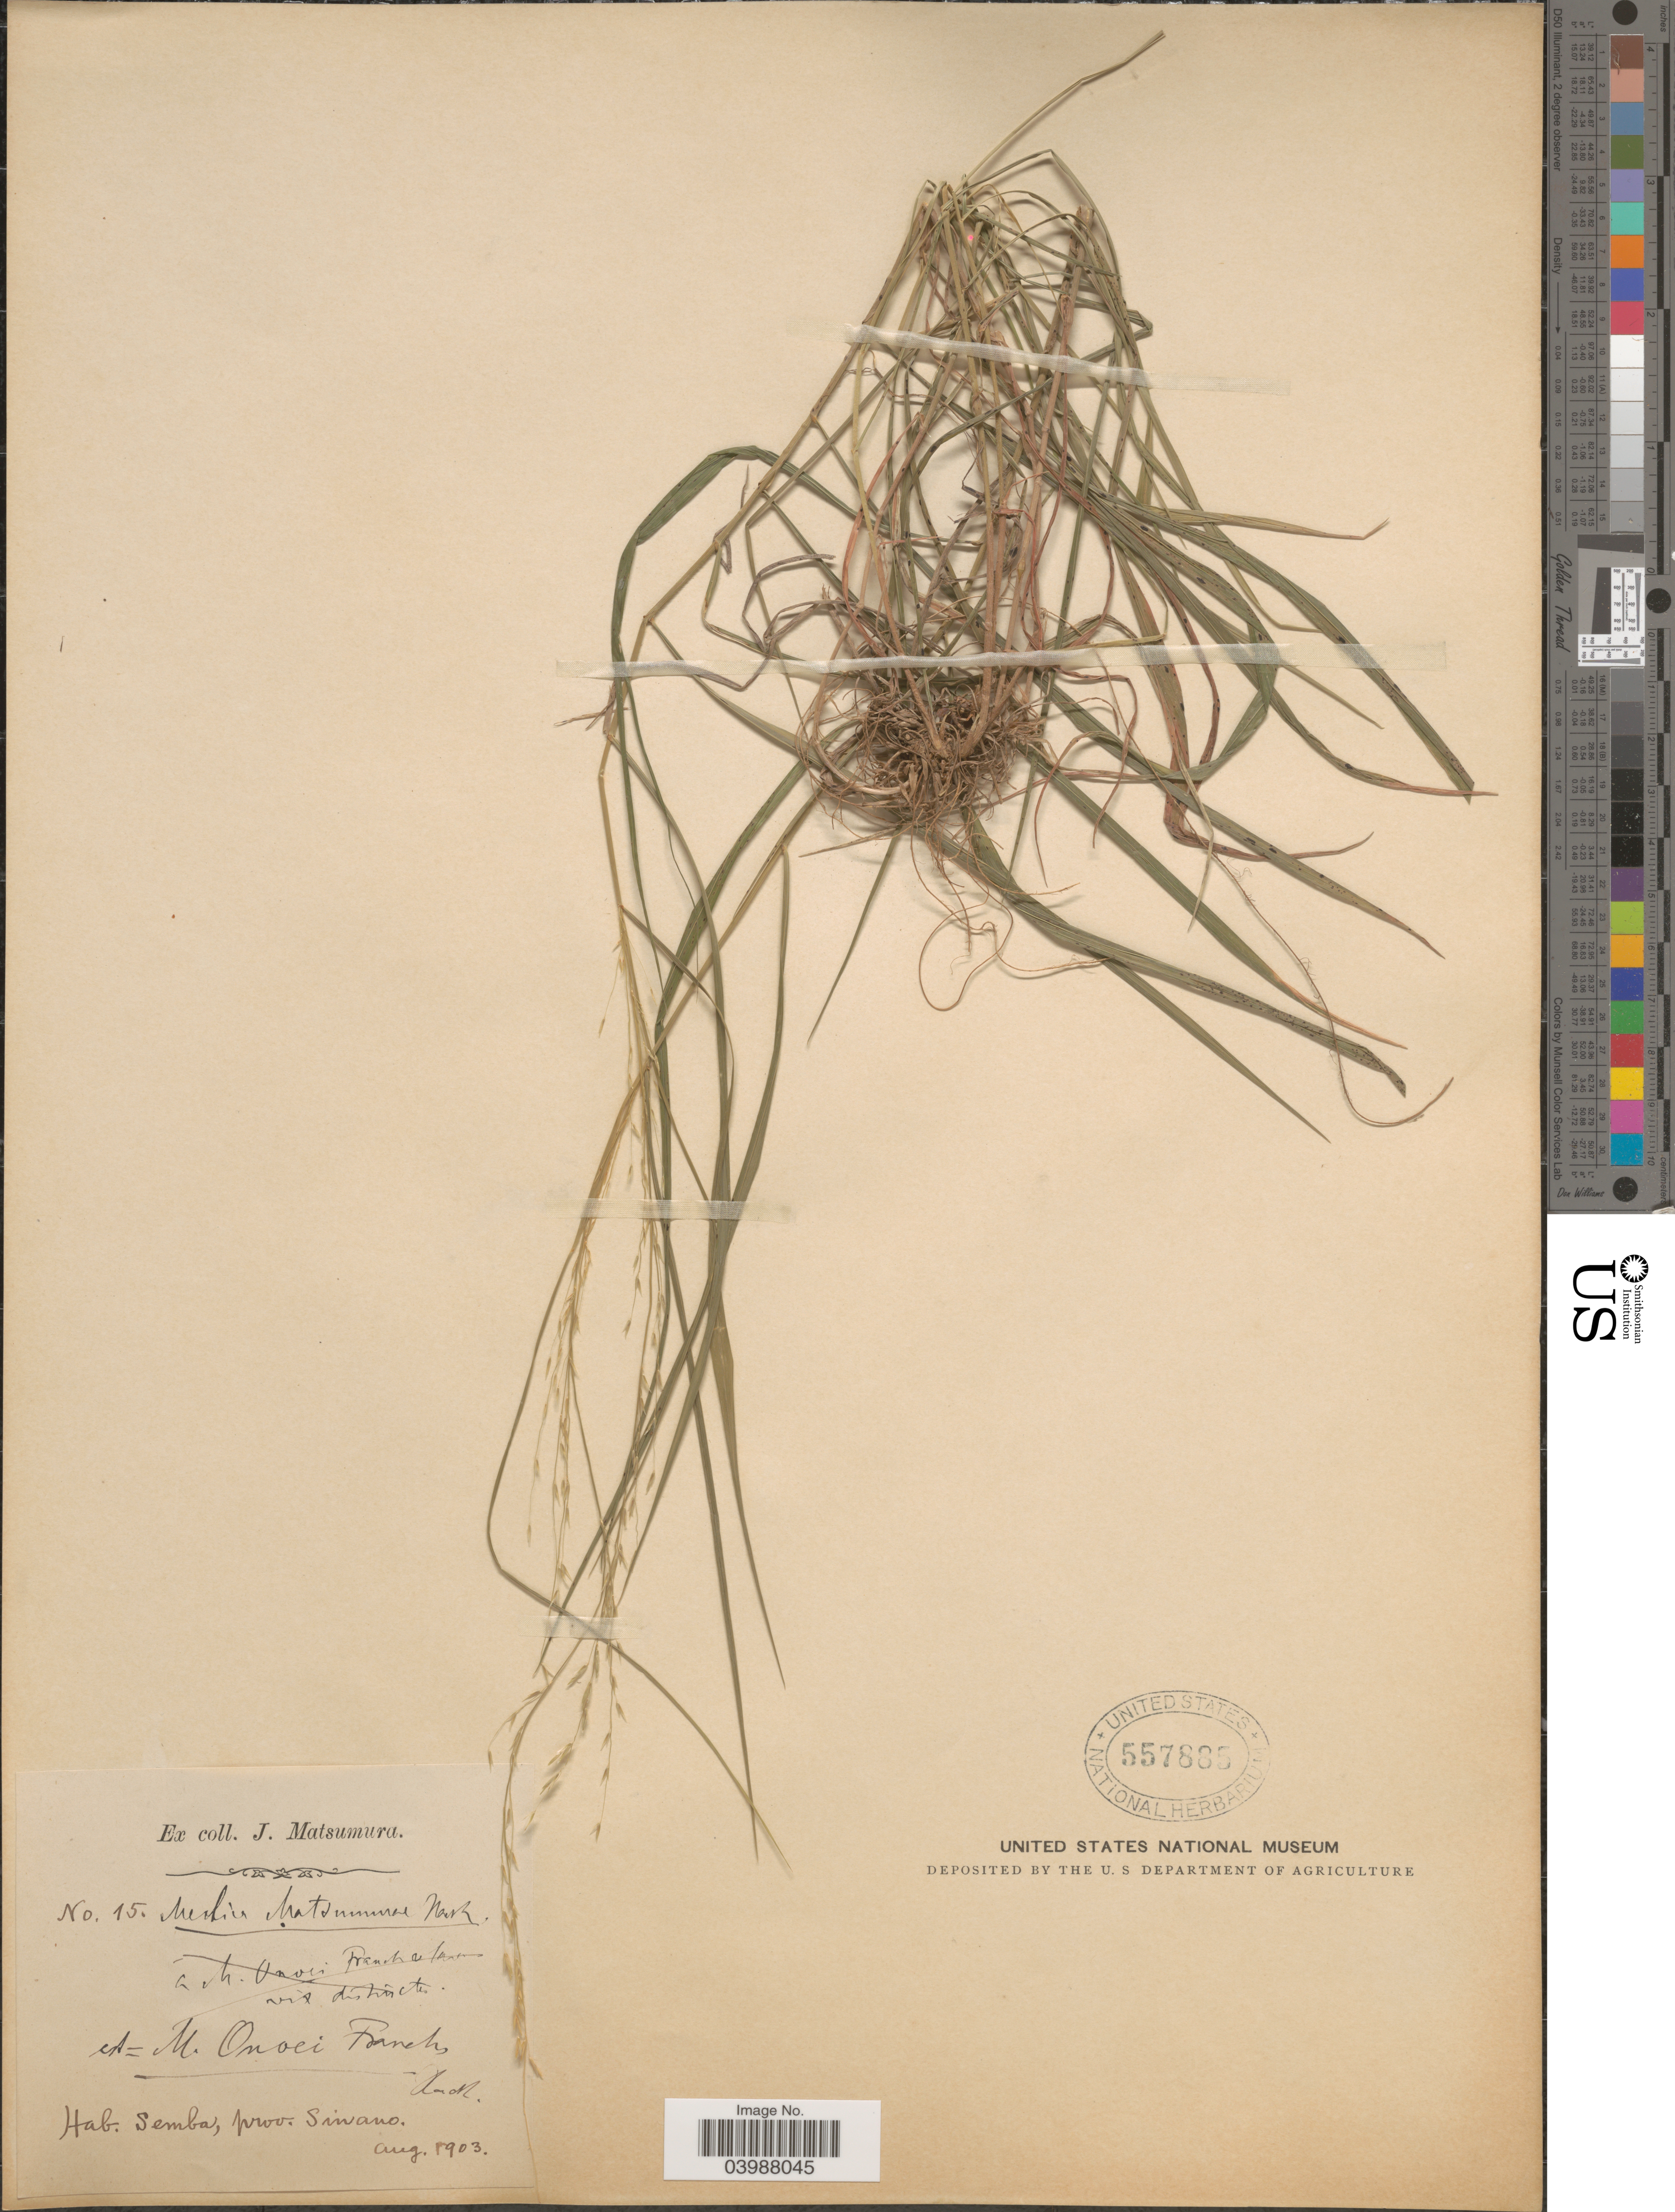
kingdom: Plantae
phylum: Tracheophyta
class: Liliopsida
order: Poales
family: Poaceae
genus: Melica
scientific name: Melica onoei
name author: Franch. & Sav.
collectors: J. Matsumura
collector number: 15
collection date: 1903-08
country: Japan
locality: Semba, prov. Sinano.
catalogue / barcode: US 557885